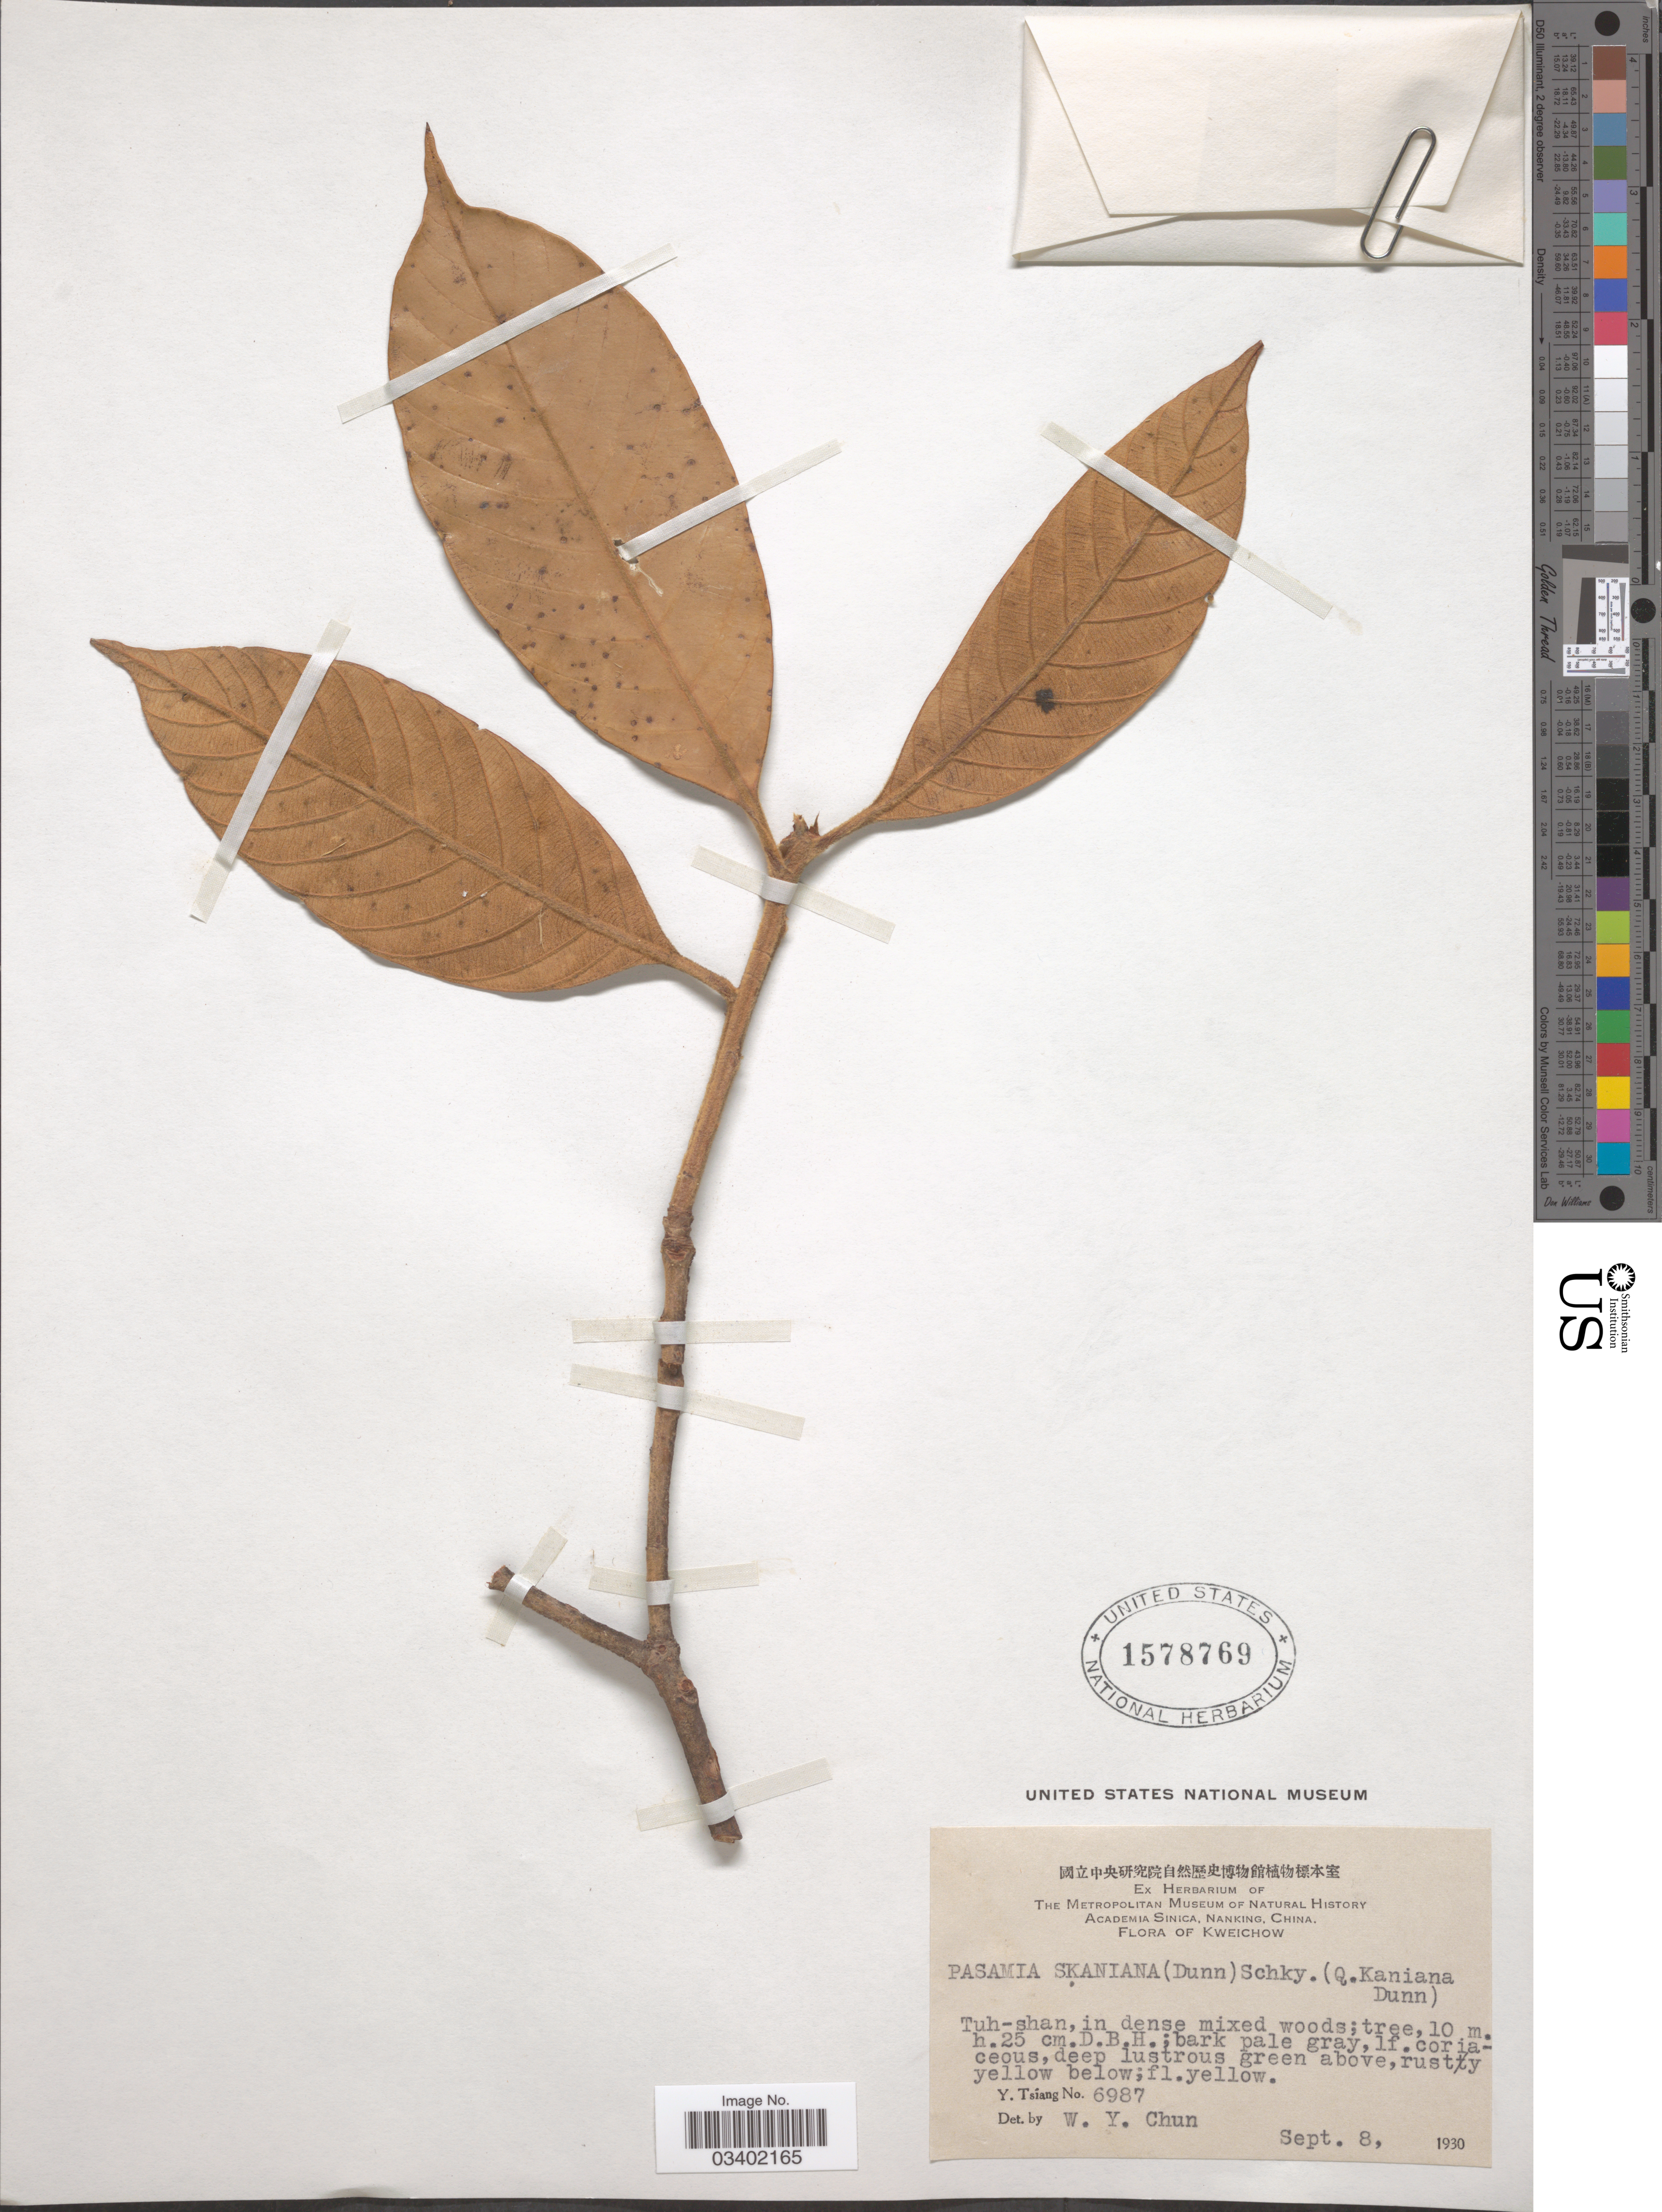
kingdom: Plantae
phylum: Tracheophyta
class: Magnoliopsida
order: Fagales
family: Betulaceae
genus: Betula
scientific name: Betula skanianus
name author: (Dunn) Rehder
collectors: Y. Tsiang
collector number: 6987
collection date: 1930-09-08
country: China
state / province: Guizhou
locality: Kweichow. Tuh-shan [unsure placement].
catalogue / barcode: US 1578769